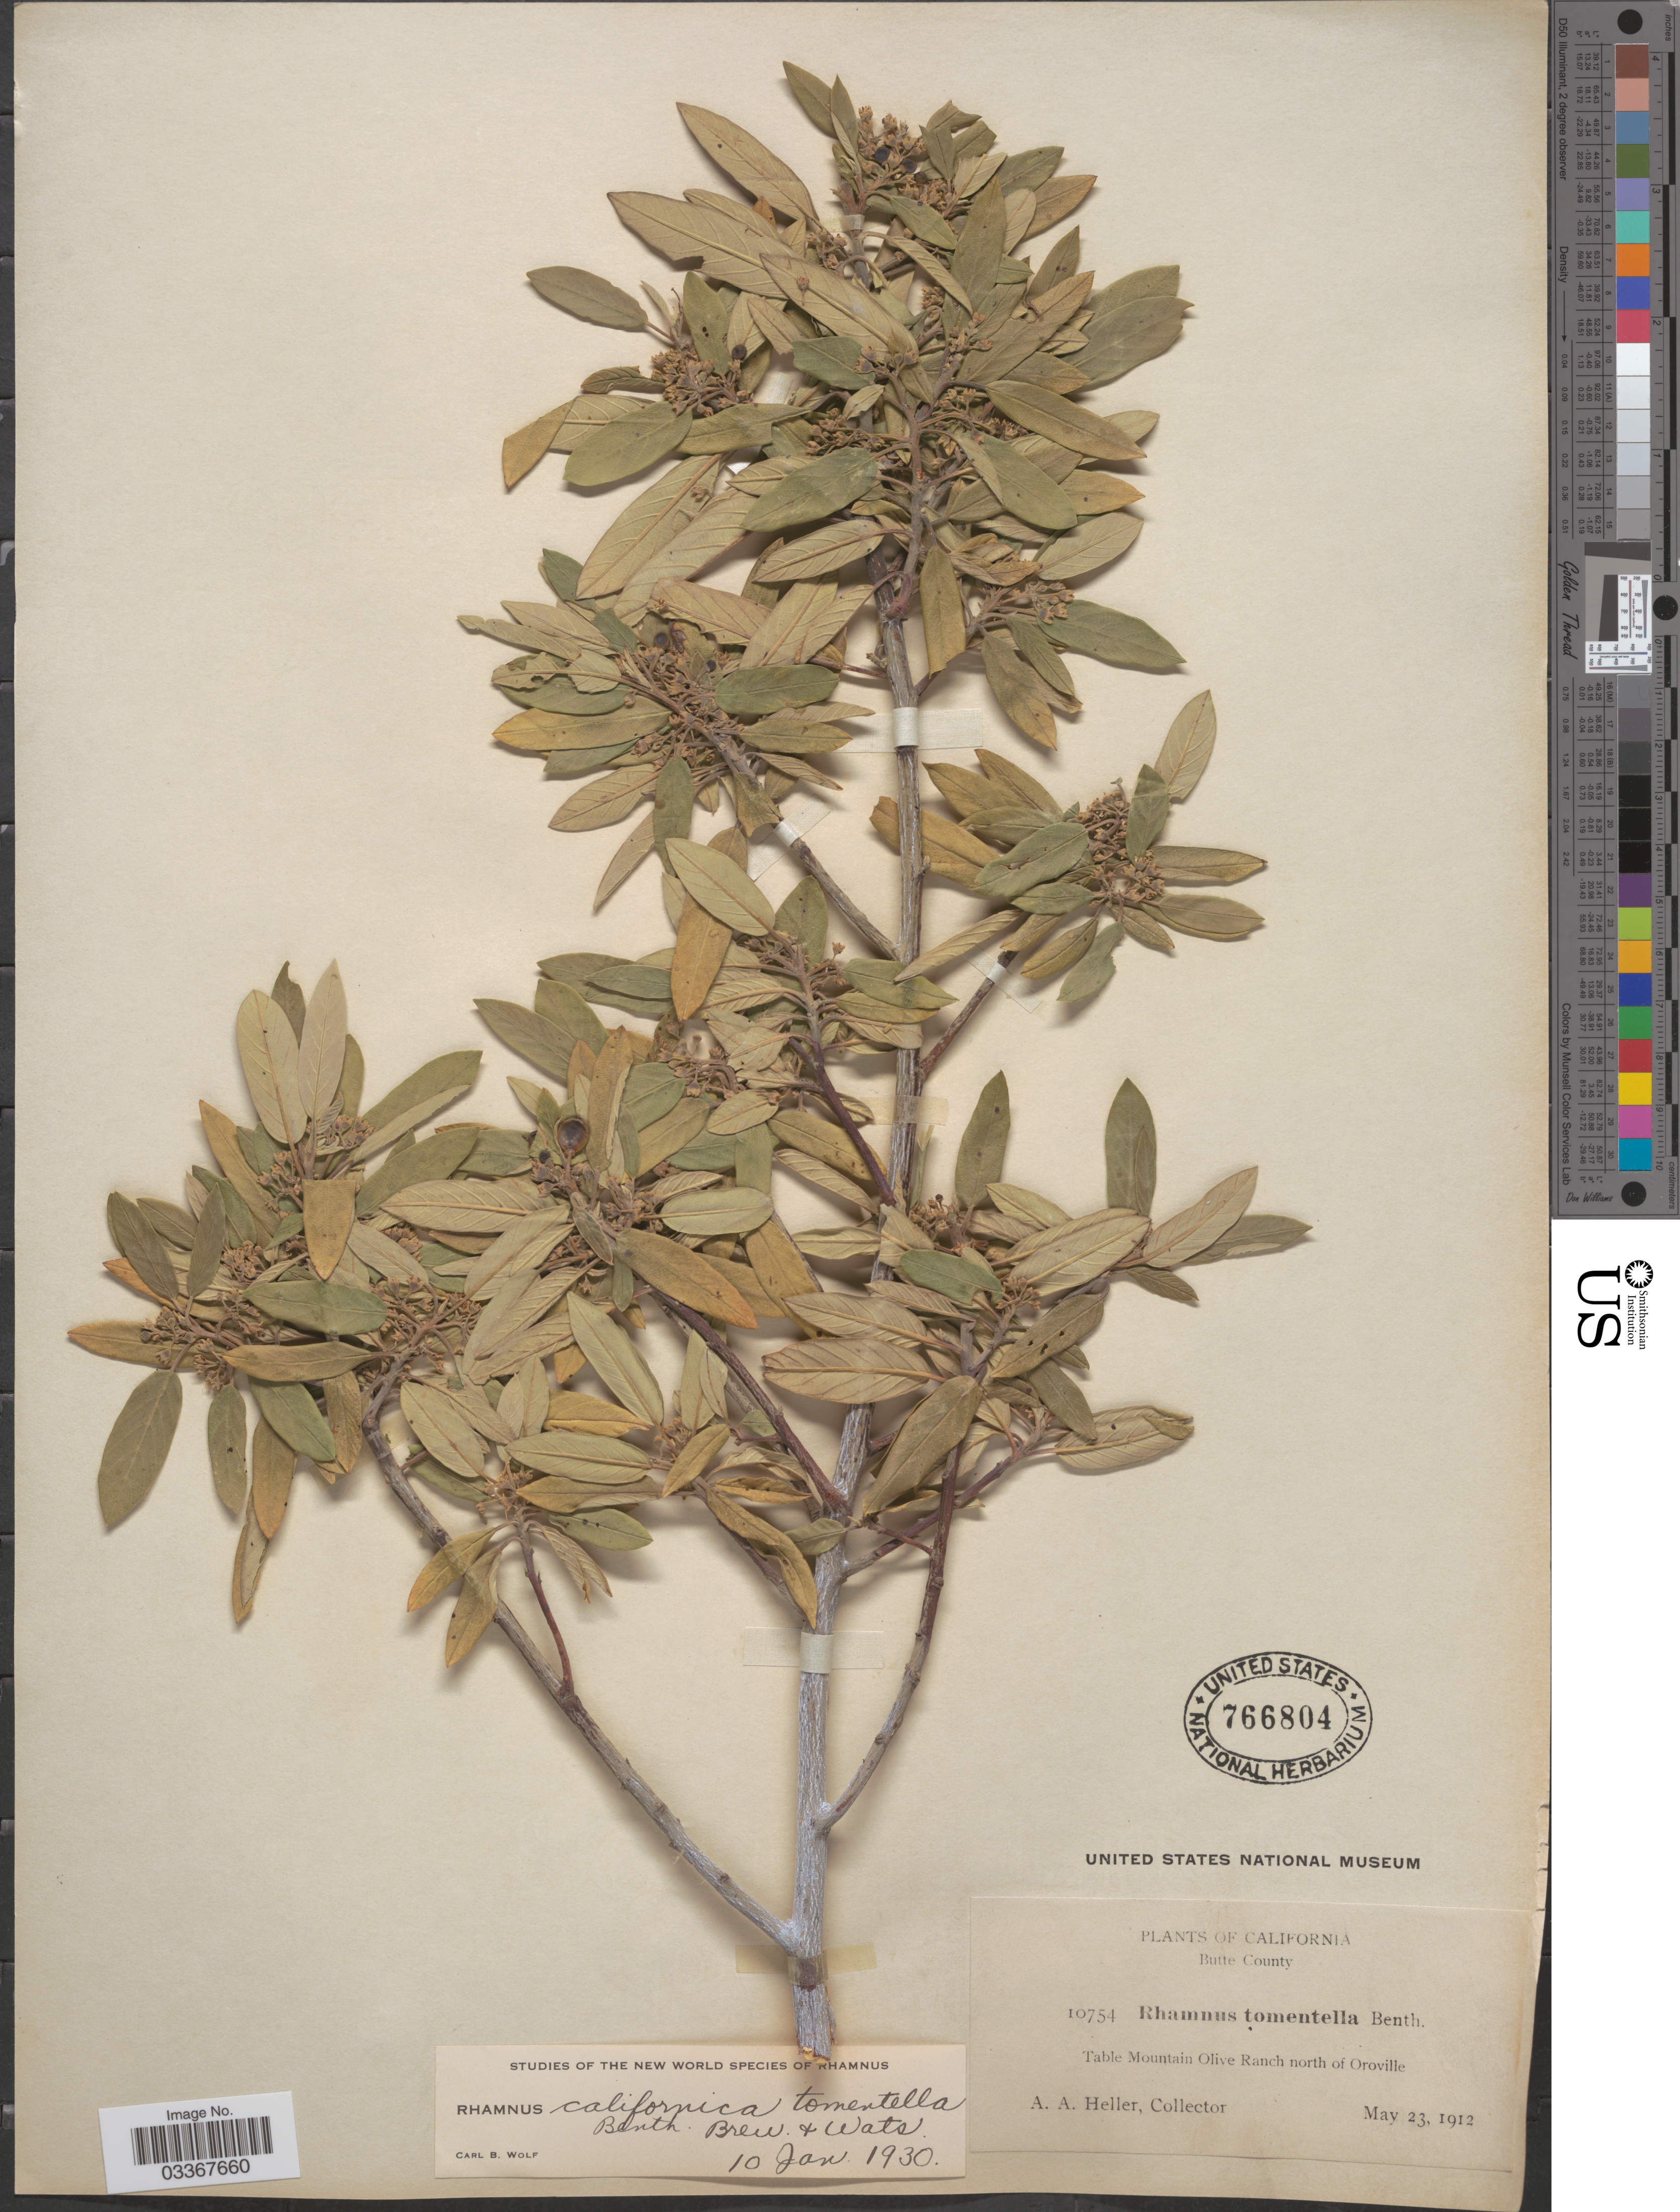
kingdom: Plantae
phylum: Tracheophyta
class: Magnoliopsida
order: Rosales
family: Rhamnaceae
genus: Frangula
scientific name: Frangula californica subsp. tomentella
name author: (Benth.) Kartesz & Gandhi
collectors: A. A. Heller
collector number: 10754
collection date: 1912-05-23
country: United States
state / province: California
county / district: Butte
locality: Butte County, Table Mountain Olive Ranch north of Oroville.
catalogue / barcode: US 766804